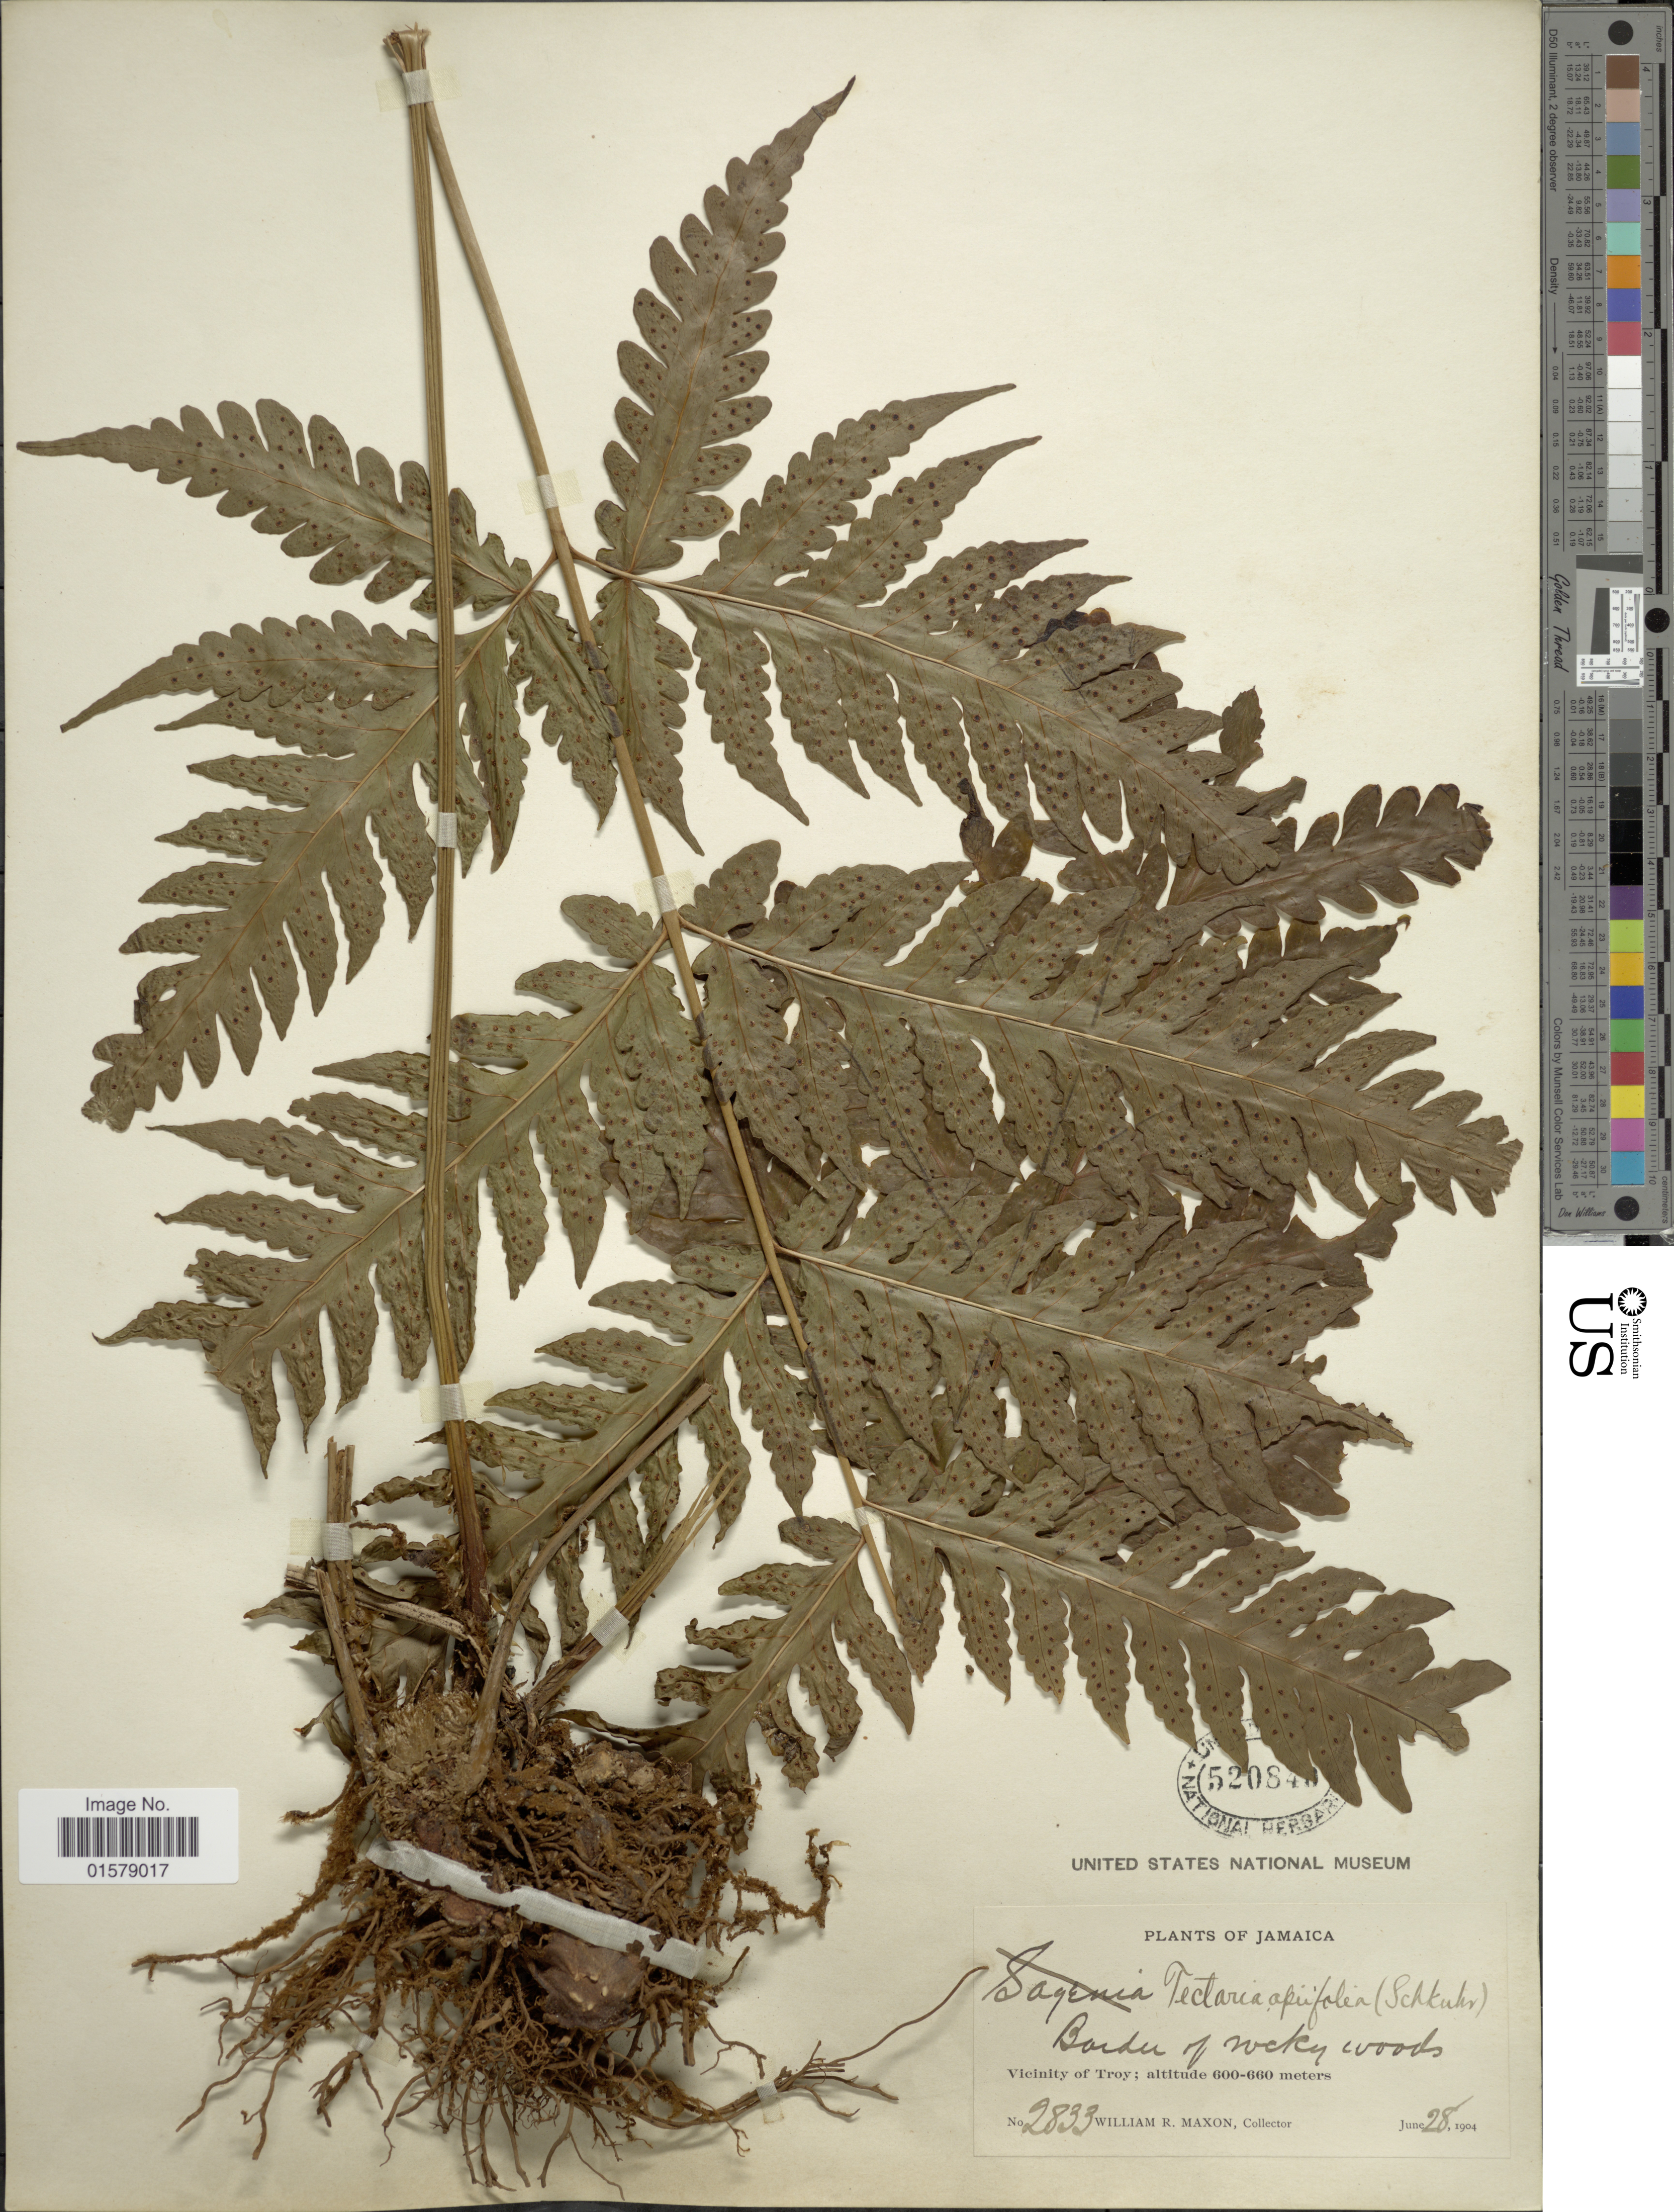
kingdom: Plantae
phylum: Tracheophyta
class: Polypodiopsida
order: Polypodiales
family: Tectariaceae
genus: Tectaria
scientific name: Tectaria apiifolia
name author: (Schkuhr) Copel.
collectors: W. R. Maxon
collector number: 2833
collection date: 1904-06-28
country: Jamaica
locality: Vicinity of Troy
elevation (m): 600